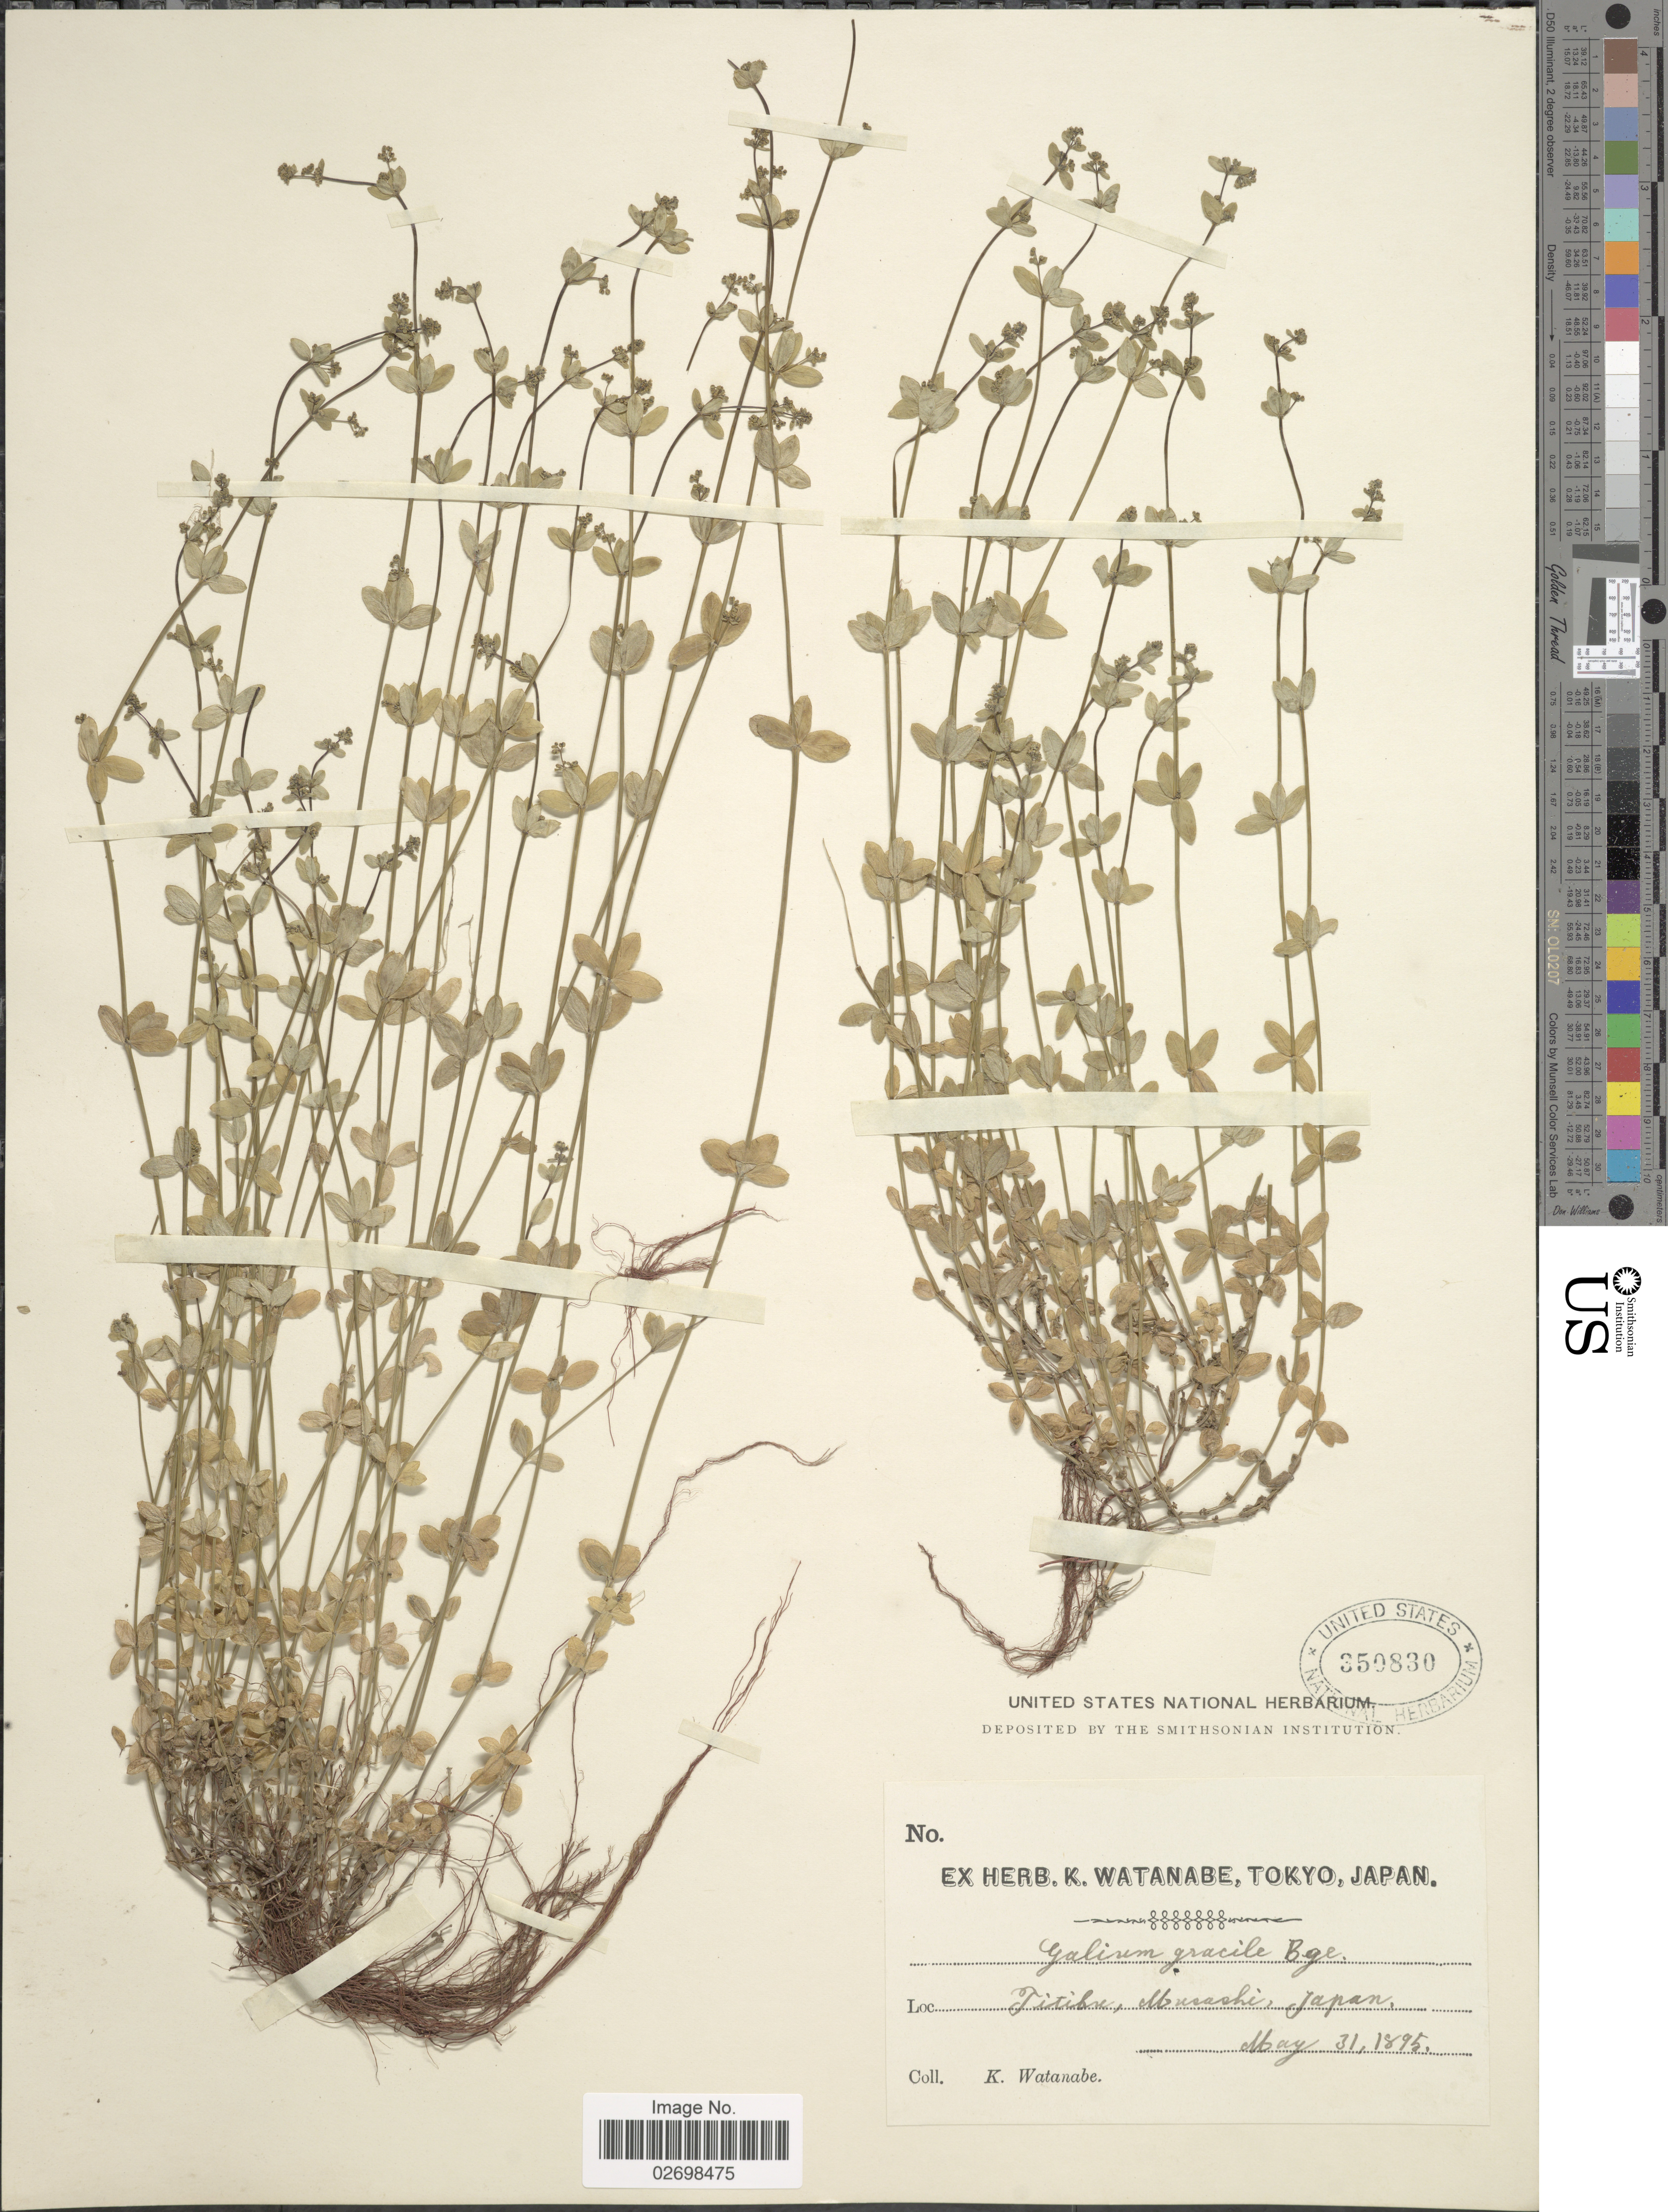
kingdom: Plantae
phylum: Tracheophyta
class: Magnoliopsida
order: Gentianales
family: Rubiaceae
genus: Galium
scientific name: Galium bungei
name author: Steud.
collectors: K. Watanabe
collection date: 1895-05-31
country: Japan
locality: Titibu, Musashi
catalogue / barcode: US 350830